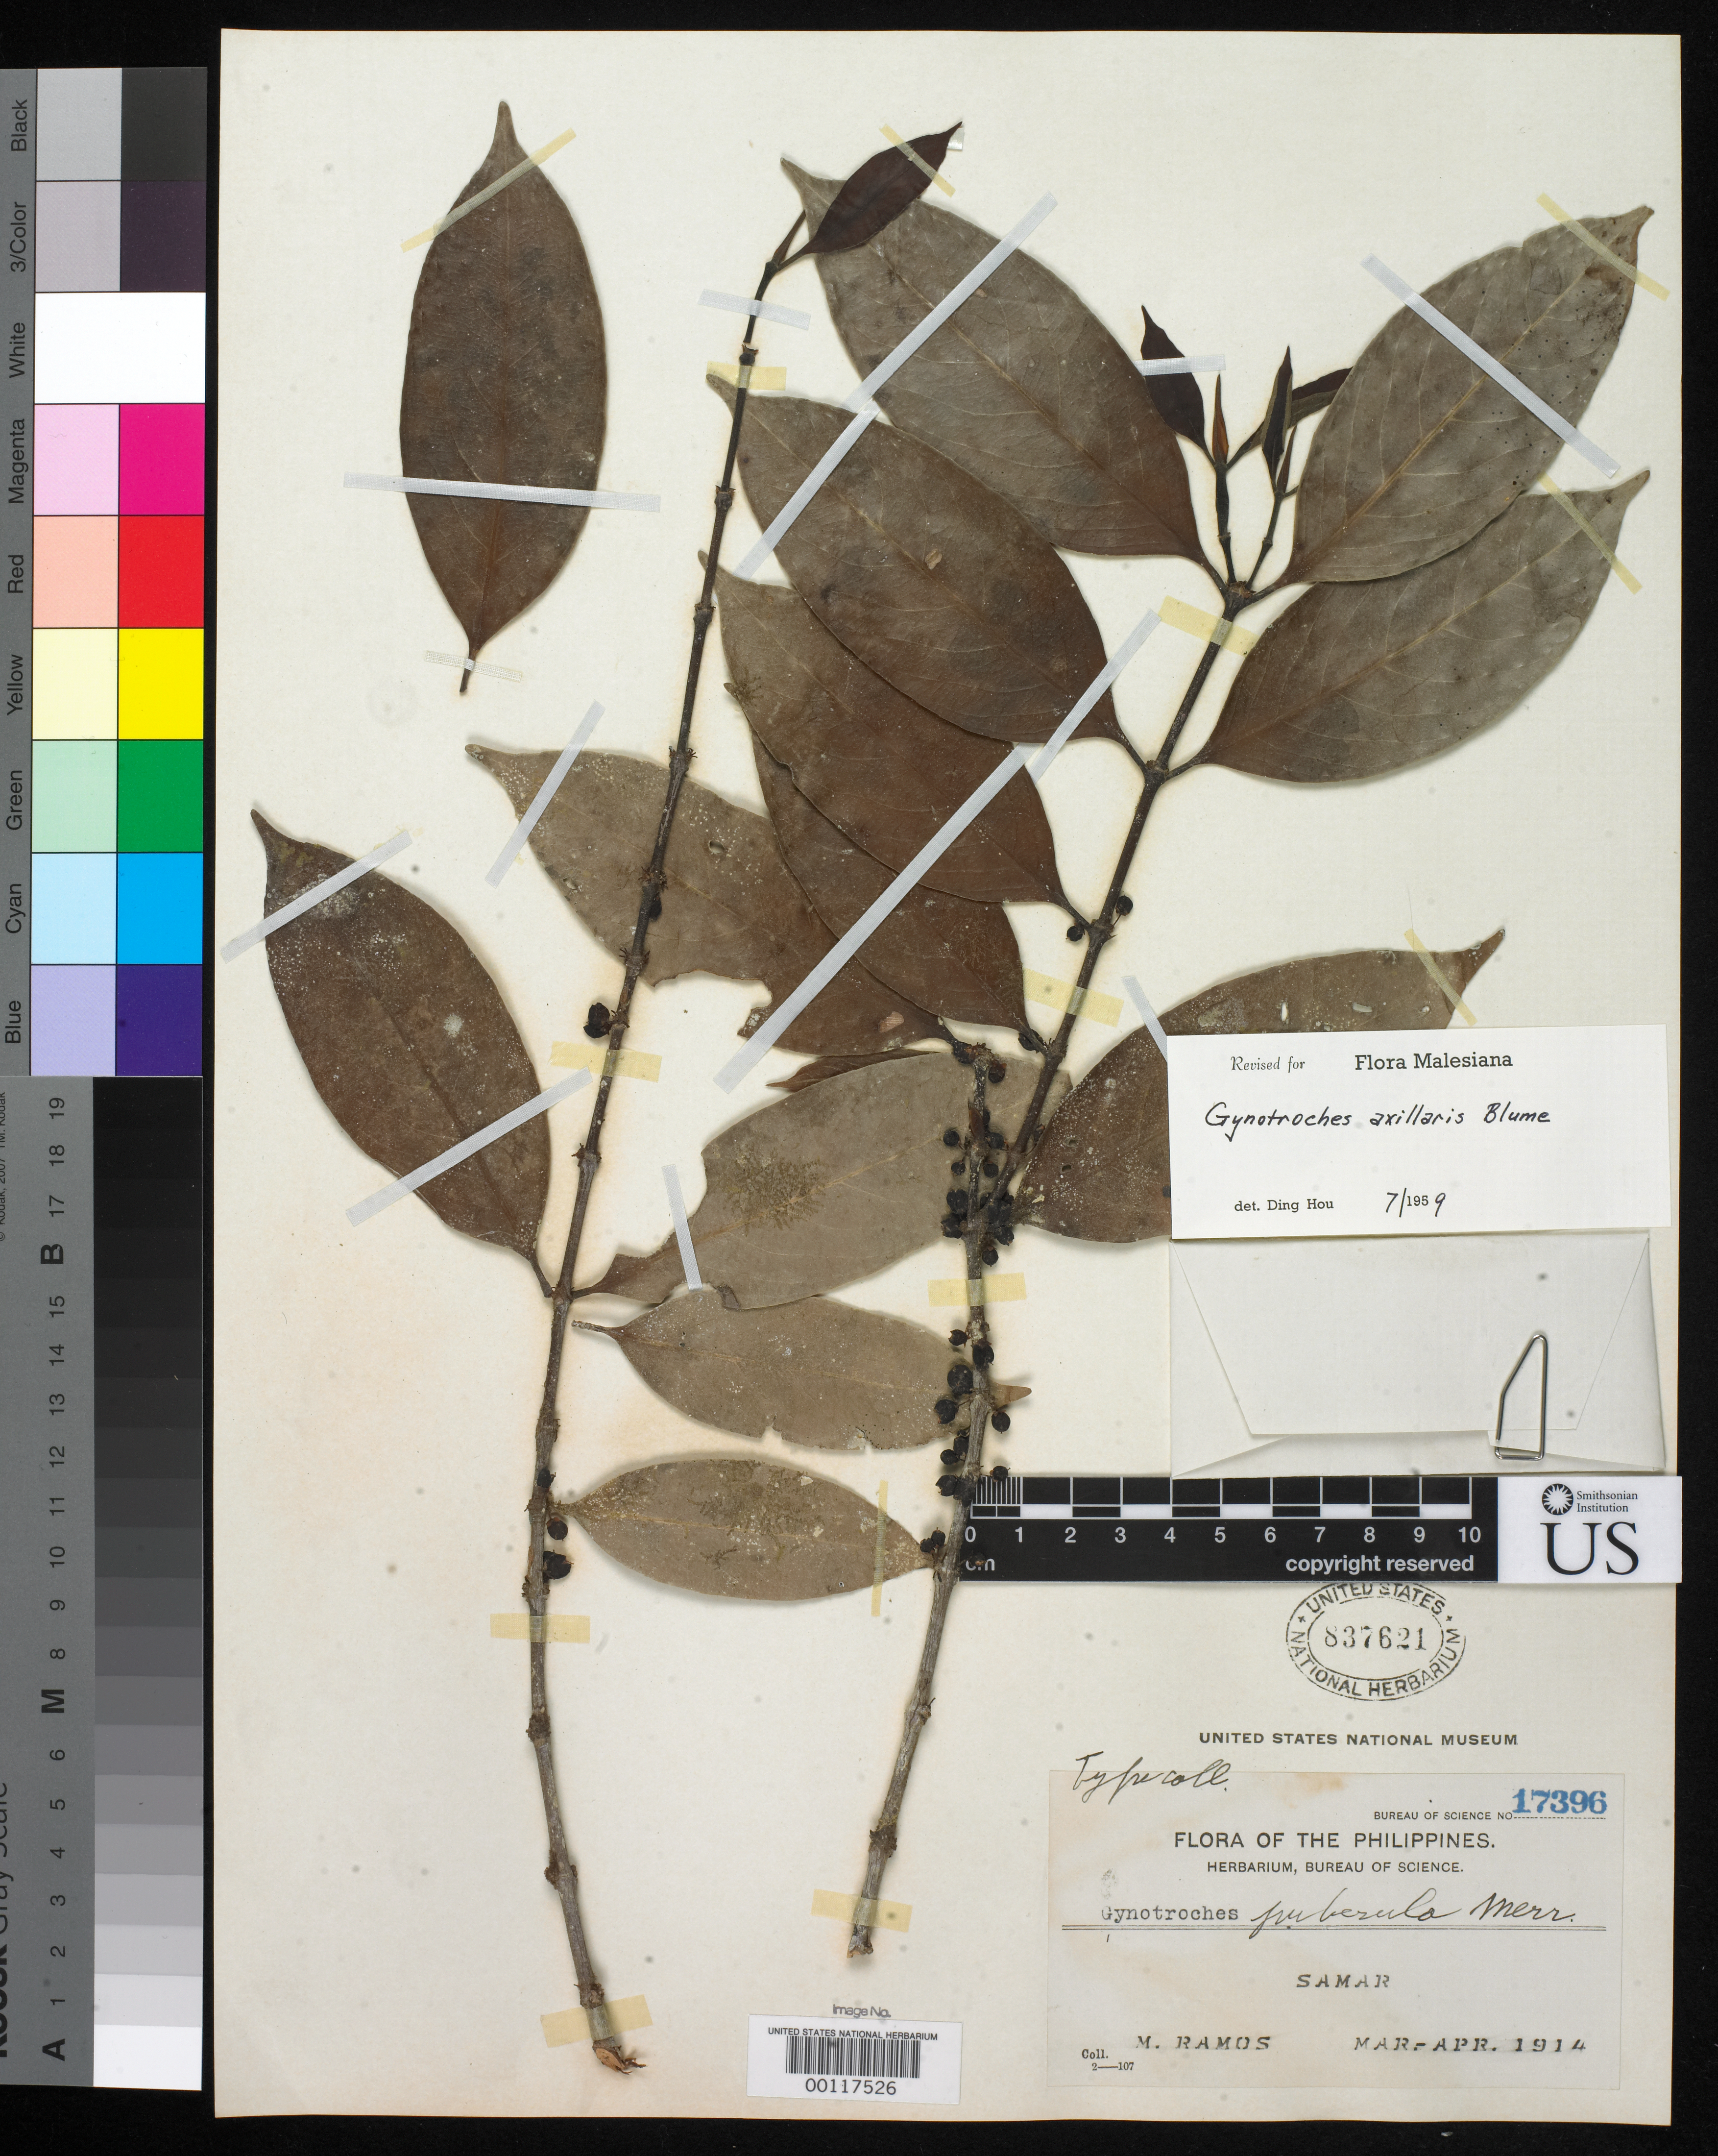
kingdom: Plantae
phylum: Tracheophyta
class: Magnoliopsida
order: Malpighiales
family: Rhizophoraceae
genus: Gynotroches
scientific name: Gynotroches puberula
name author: Merr.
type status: Isotype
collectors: M. Ramos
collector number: Bur. Sci. 17396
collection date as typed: Mar 1914 to -- Apr 1914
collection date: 1914-03/1914-04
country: Philippines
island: Samar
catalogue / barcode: US 837621